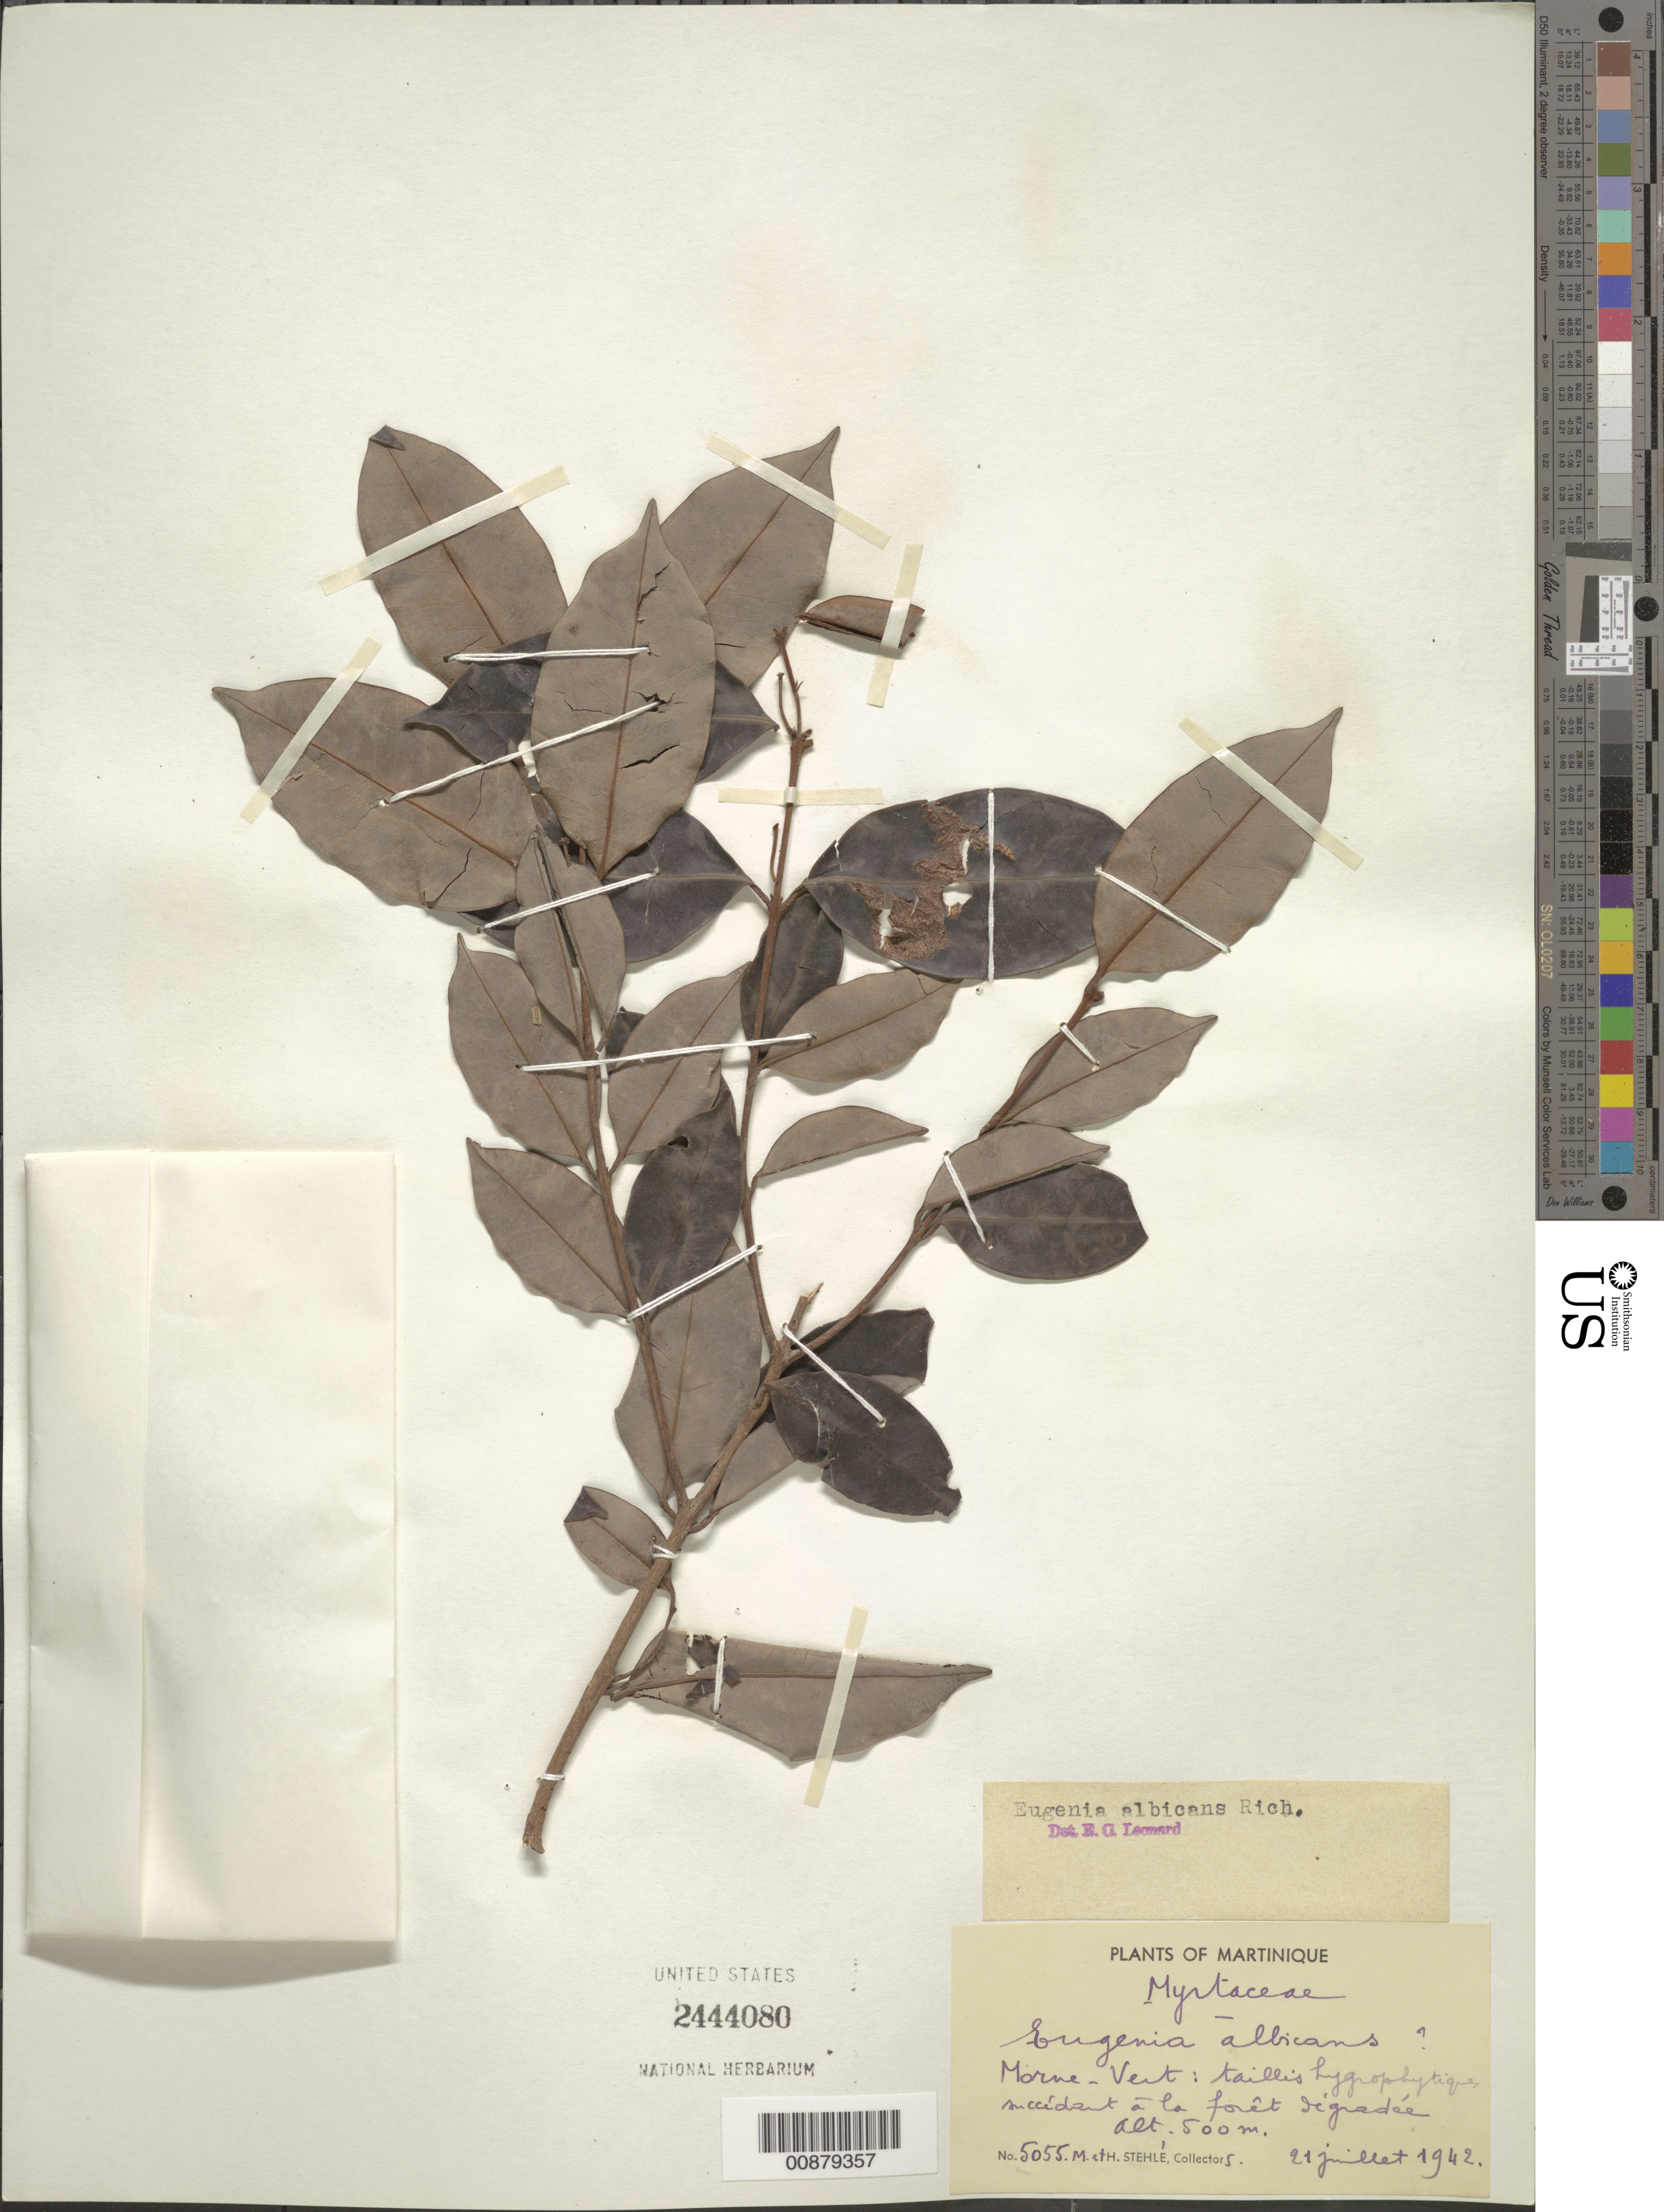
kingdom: Plantae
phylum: Tracheophyta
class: Magnoliopsida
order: Myrtales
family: Myrtaceae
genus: Eugenia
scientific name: Eugenia albicans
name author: (O. Berg) Urb.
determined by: Leonard, Emery C., (US)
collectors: H. Stehlé & M. Stehlé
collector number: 5055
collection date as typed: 21 Jul 1942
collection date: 1942-07-21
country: Martinique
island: Martinique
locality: Morne-Vert.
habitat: Taillés hygrophytique, succident a la forêt digradée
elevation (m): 500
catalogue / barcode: US 2444080